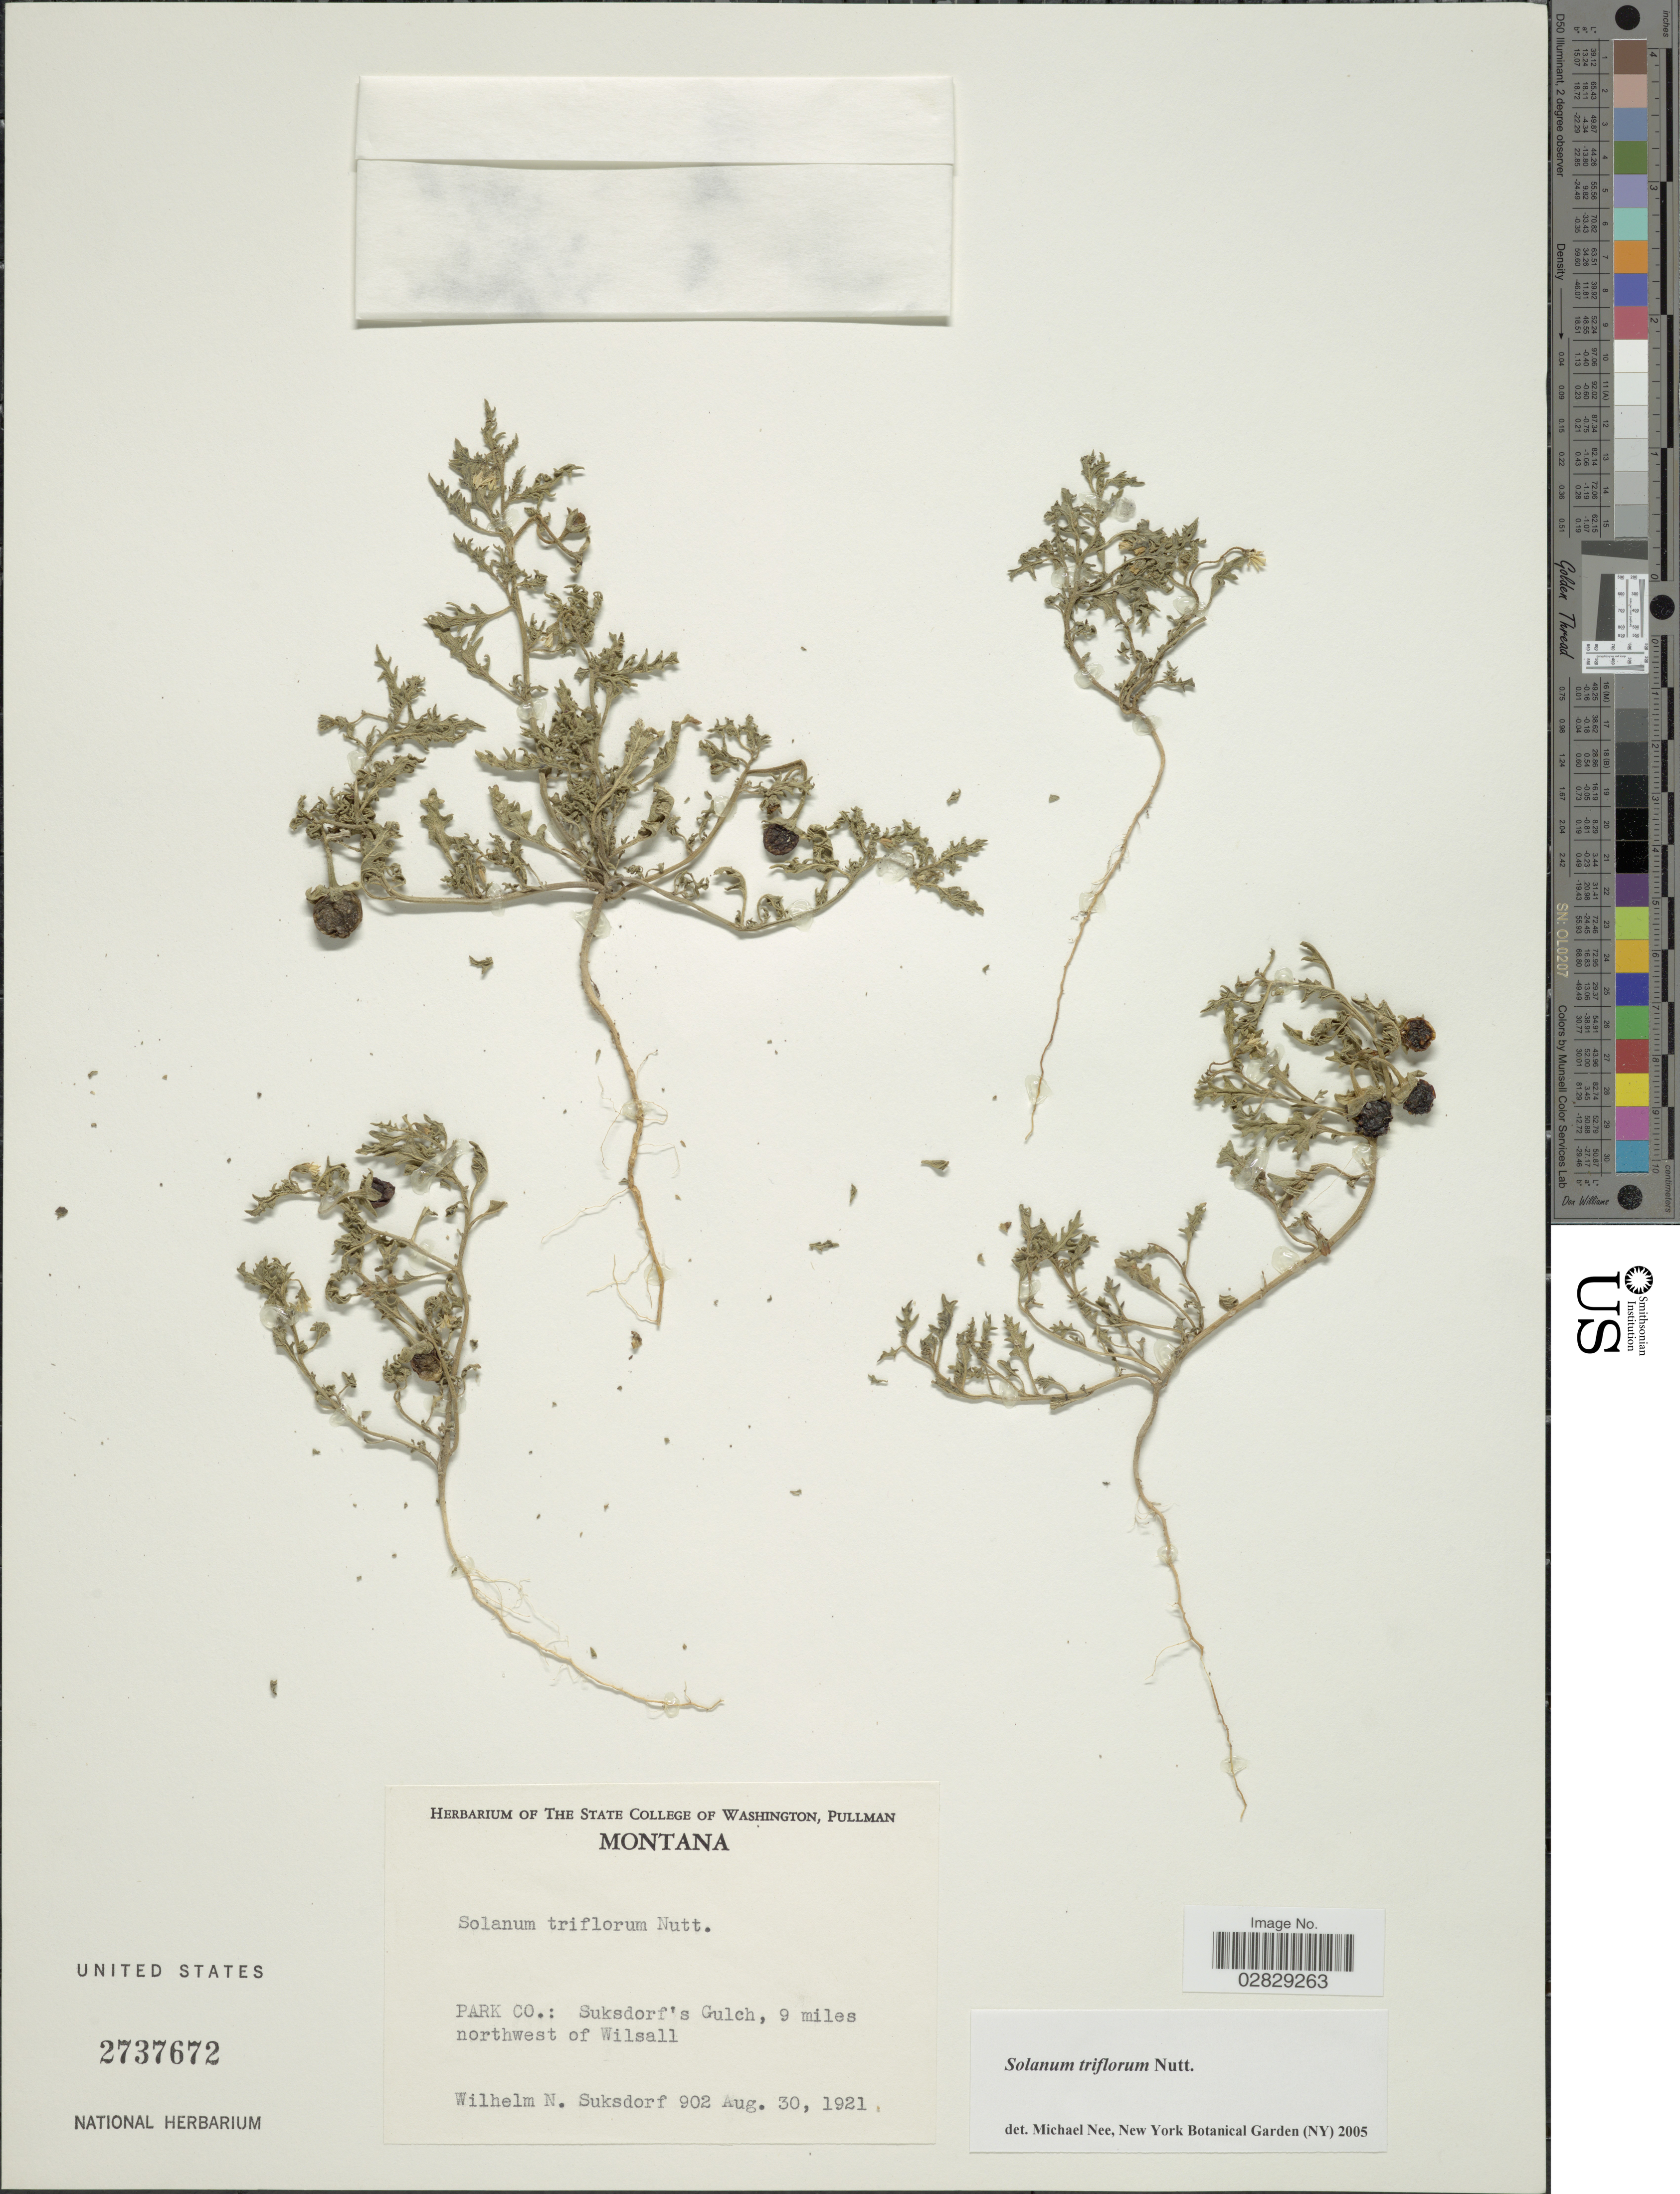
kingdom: Plantae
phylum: Tracheophyta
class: Magnoliopsida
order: Solanales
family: Solanaceae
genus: Solanum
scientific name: Solanum triflorum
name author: Nutt.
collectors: W. N. Suksdorf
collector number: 902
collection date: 1921-08-30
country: United States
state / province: Montana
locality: Park Co.: Suksdorf's Gulch, 9 miles northwest of Wilsall.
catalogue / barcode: US 2737672